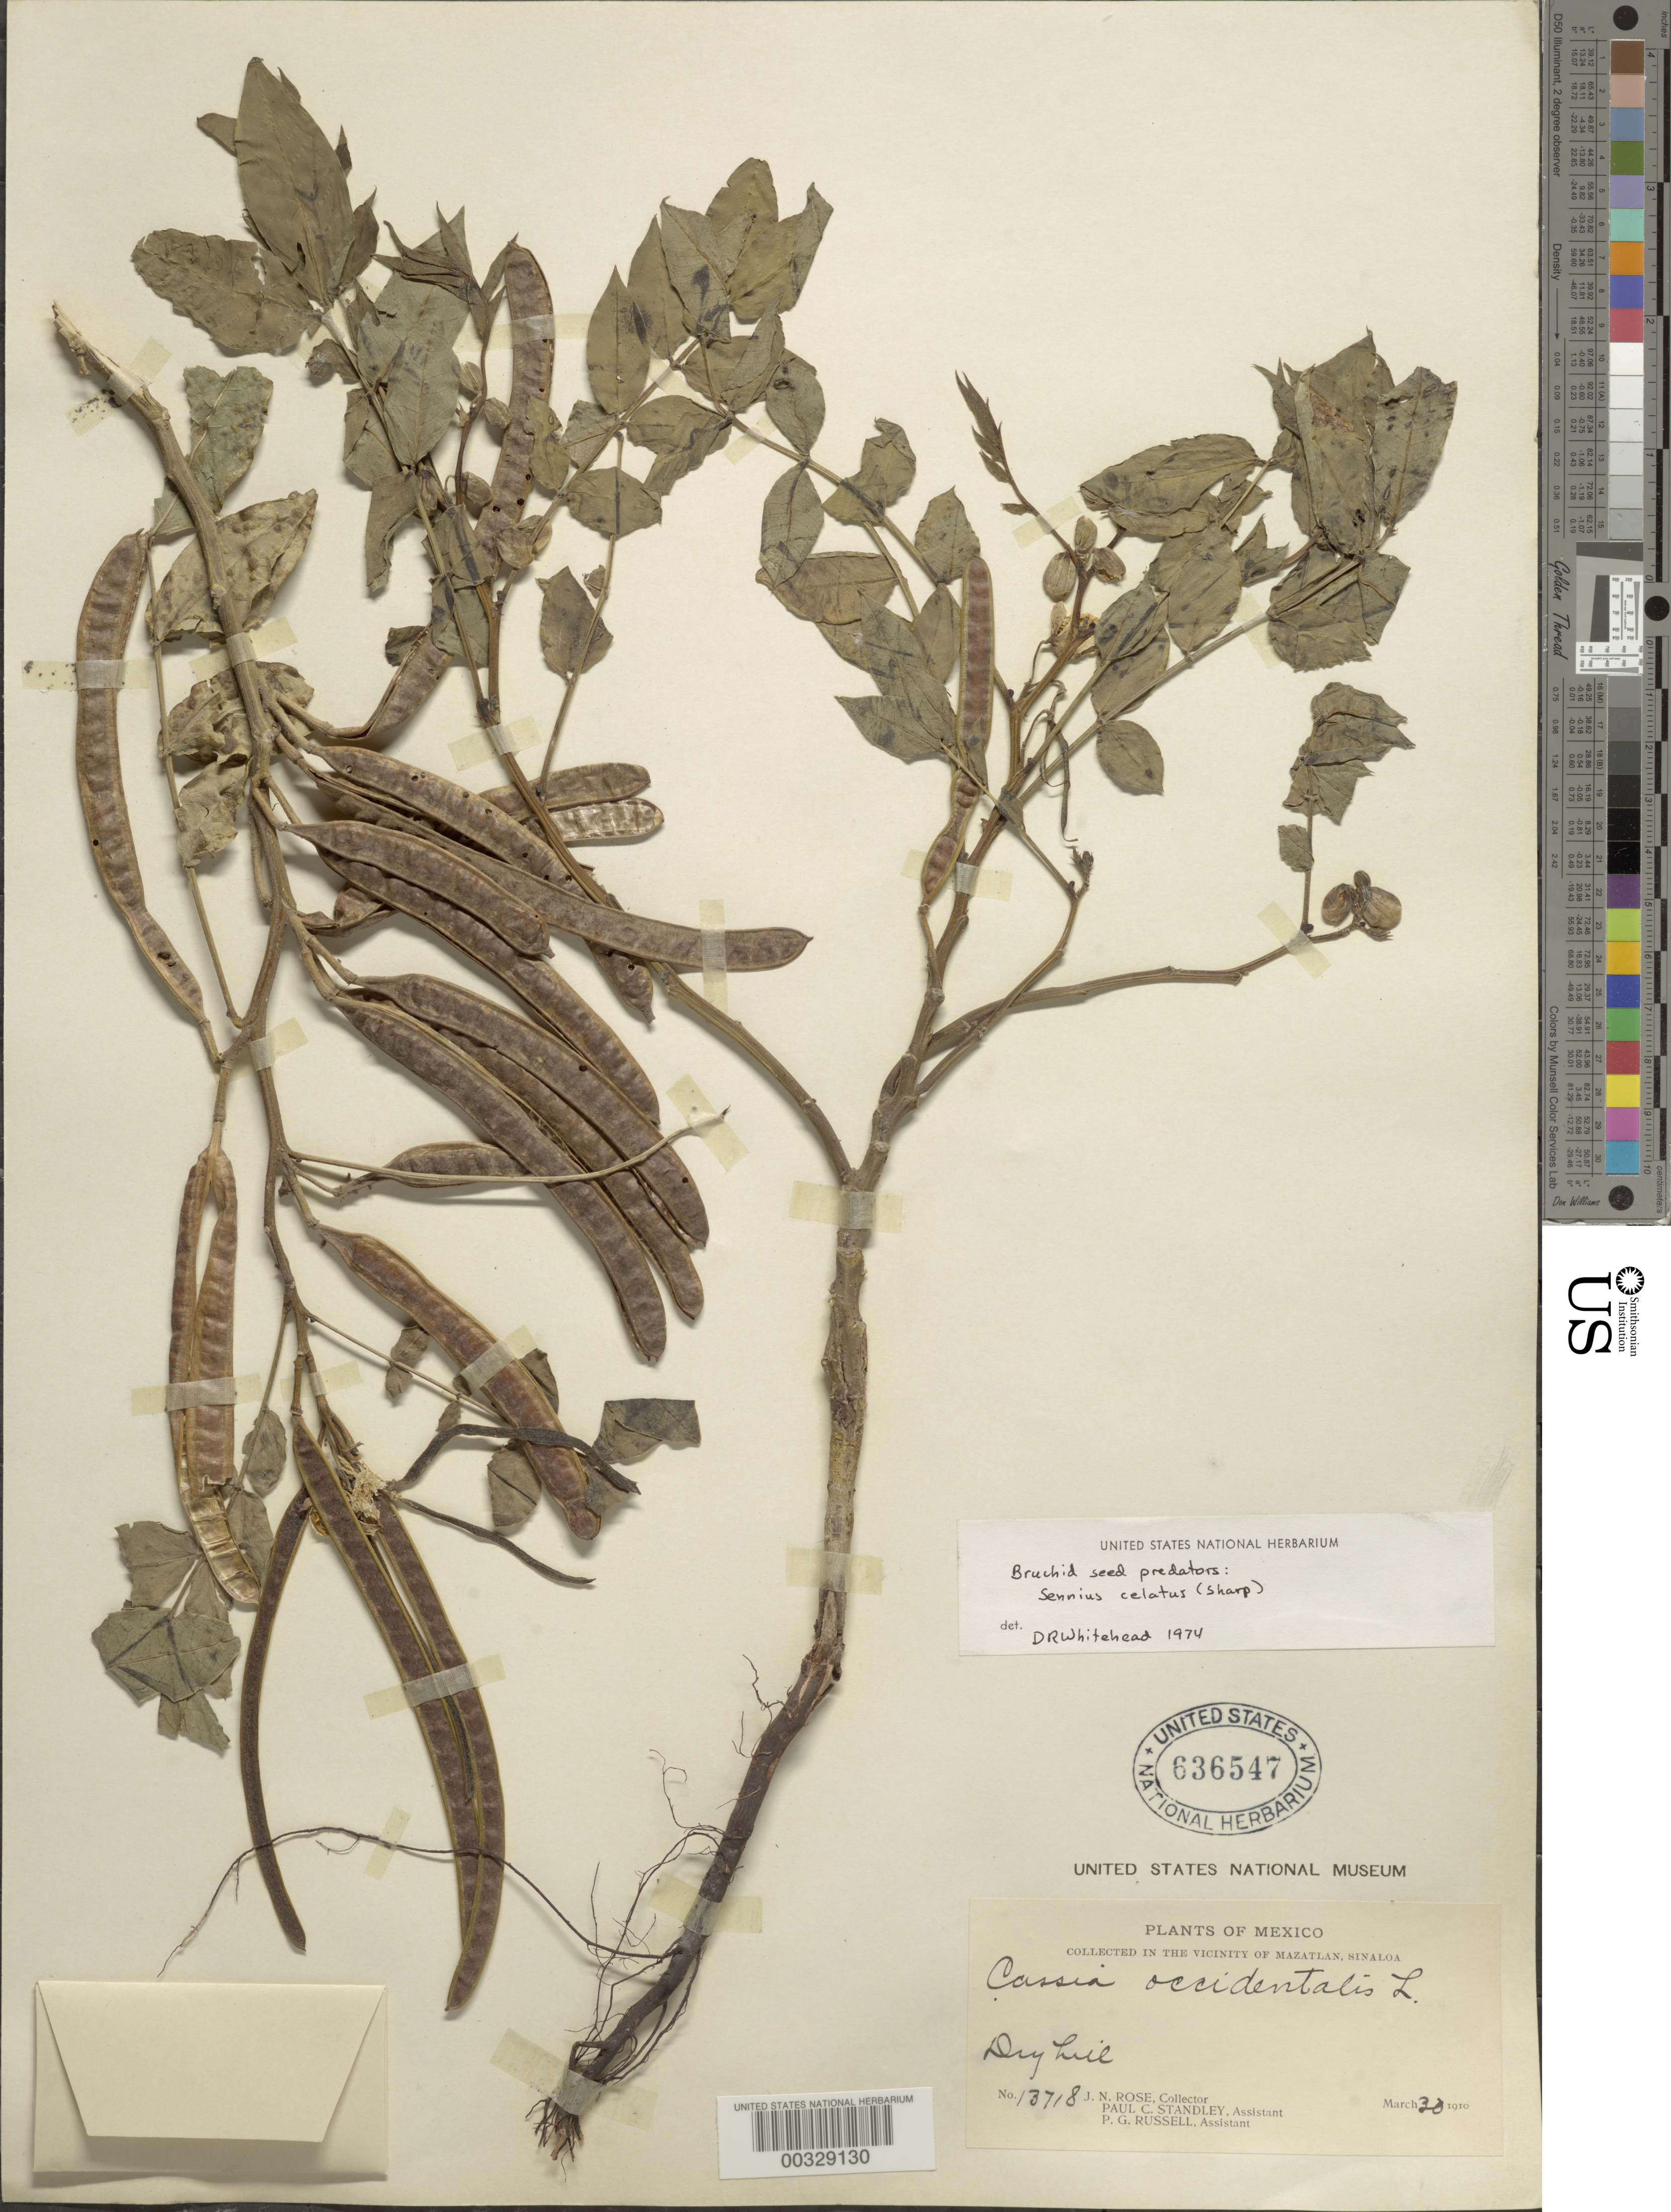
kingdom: Plantae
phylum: Tracheophyta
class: Magnoliopsida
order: Fabales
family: Fabaceae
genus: Senna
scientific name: Senna occidentalis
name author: (L.) Link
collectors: J. N. Rose, P. C. Standley & P. G. Russell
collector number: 13718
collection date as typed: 30 Mar 1910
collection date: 1910-03-30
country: Mexico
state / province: Sinaloa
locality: Mazatlan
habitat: Dry hill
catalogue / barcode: US 636547